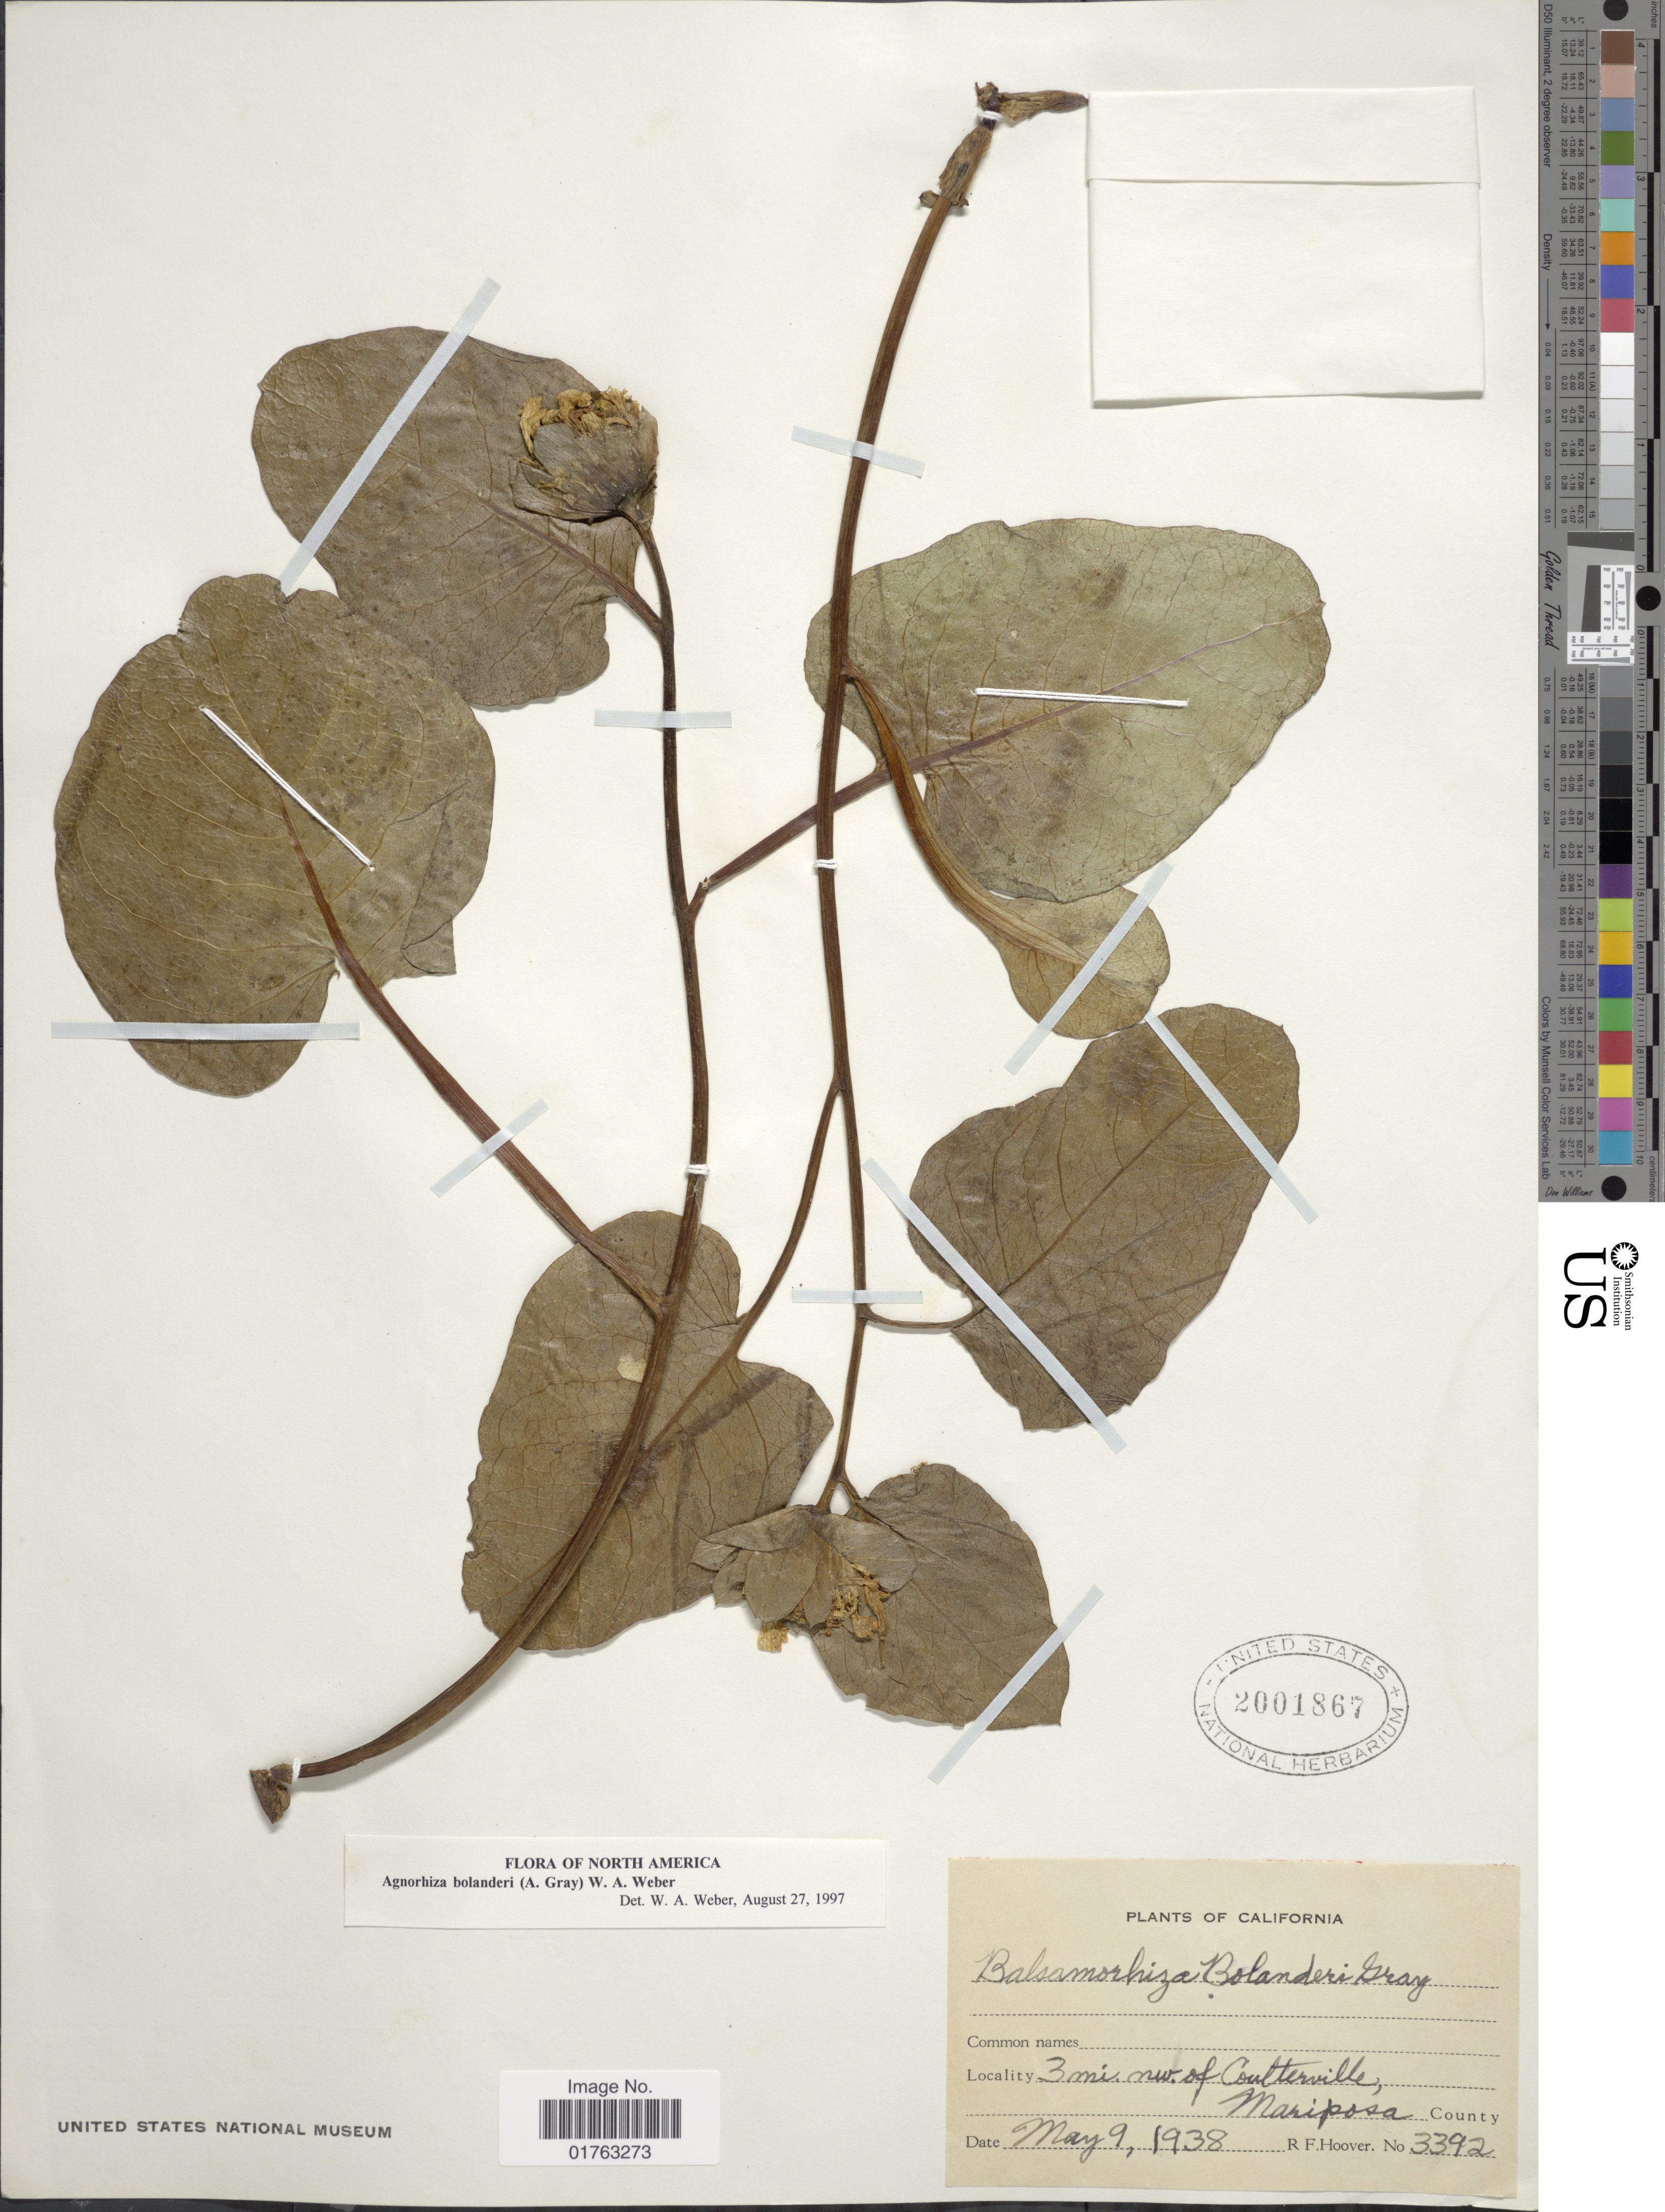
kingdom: Plantae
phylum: Tracheophyta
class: Magnoliopsida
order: Asterales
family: Asteraceae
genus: Balsamorhiza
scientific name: Balsamorhiza bolanderi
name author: A. Gray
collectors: R. F. Hoover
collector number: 3392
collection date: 1938-05-09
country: United States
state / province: California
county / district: Mariposa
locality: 3 mi. nw. of Coulterville, Mariposa County.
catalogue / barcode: US 2001867